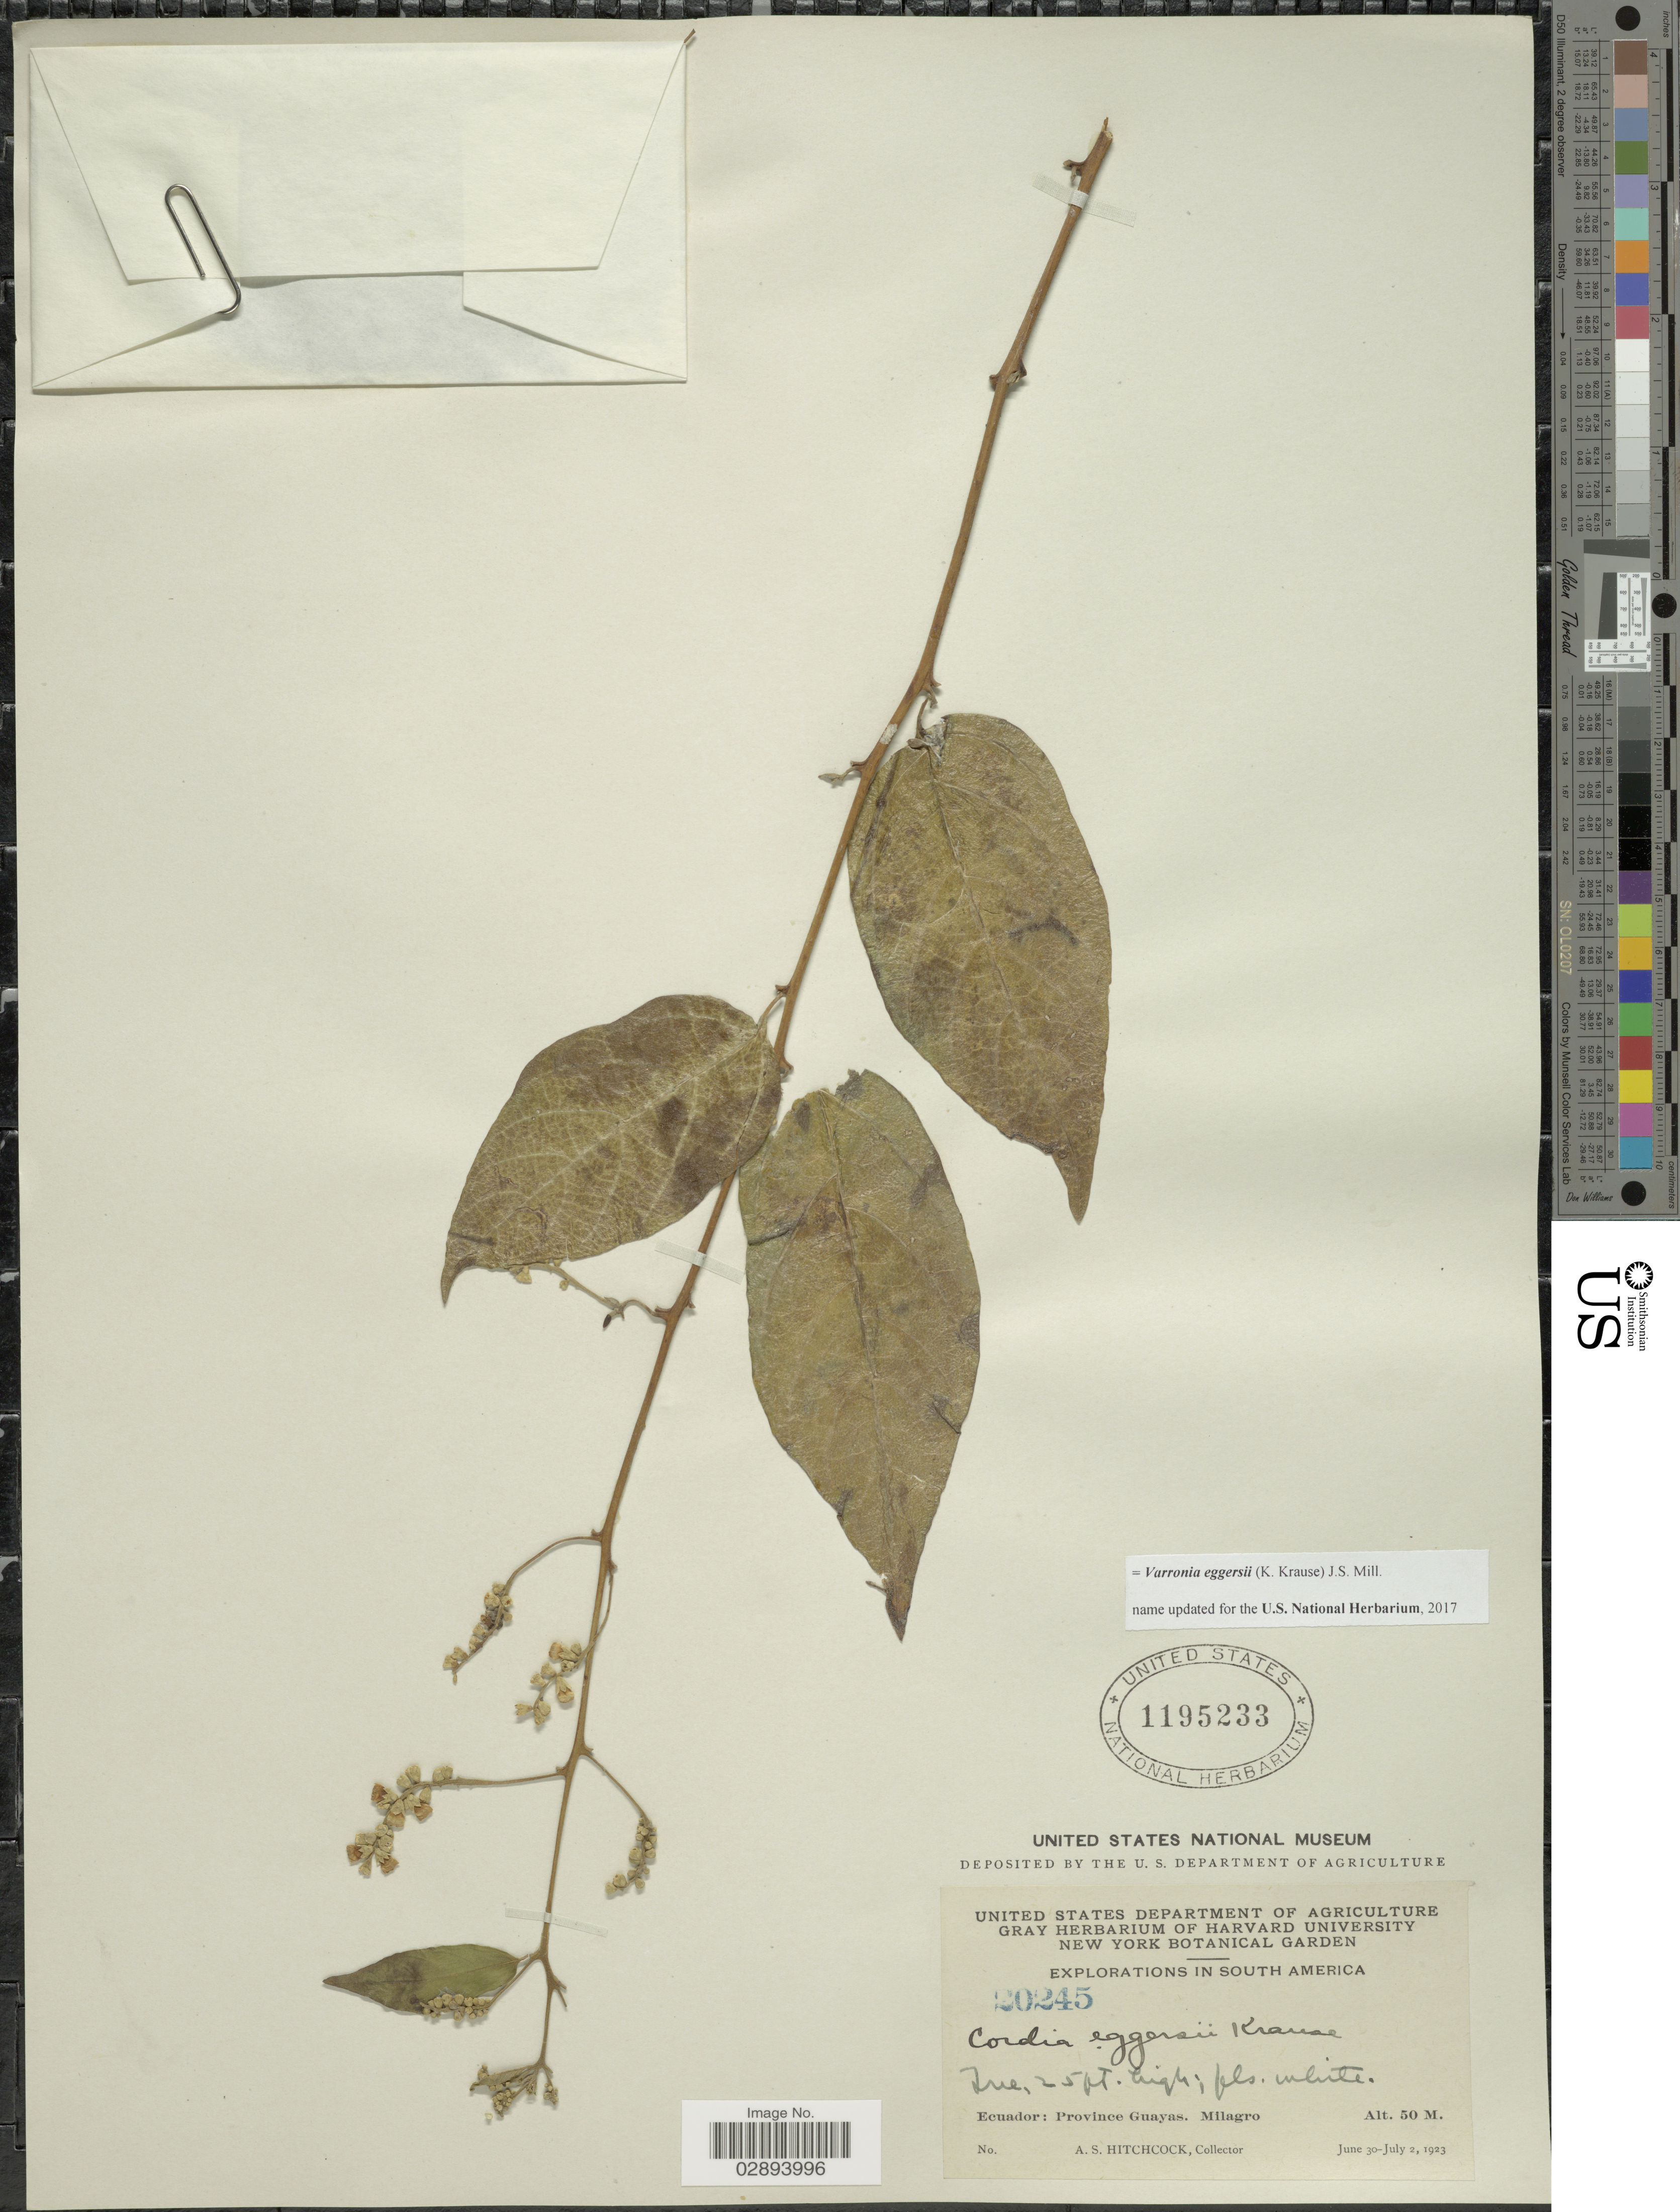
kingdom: Plantae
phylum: Tracheophyta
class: Magnoliopsida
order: Boraginales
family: Cordiaceae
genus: Varronia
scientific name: Varronia eggersii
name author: (K. Krause) J.S. Mill.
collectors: A. S. Hitchcock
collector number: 20245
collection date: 1923-06-30/1923-07-02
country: Ecuador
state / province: Guayas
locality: Milagro.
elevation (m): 50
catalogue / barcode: US 1195233